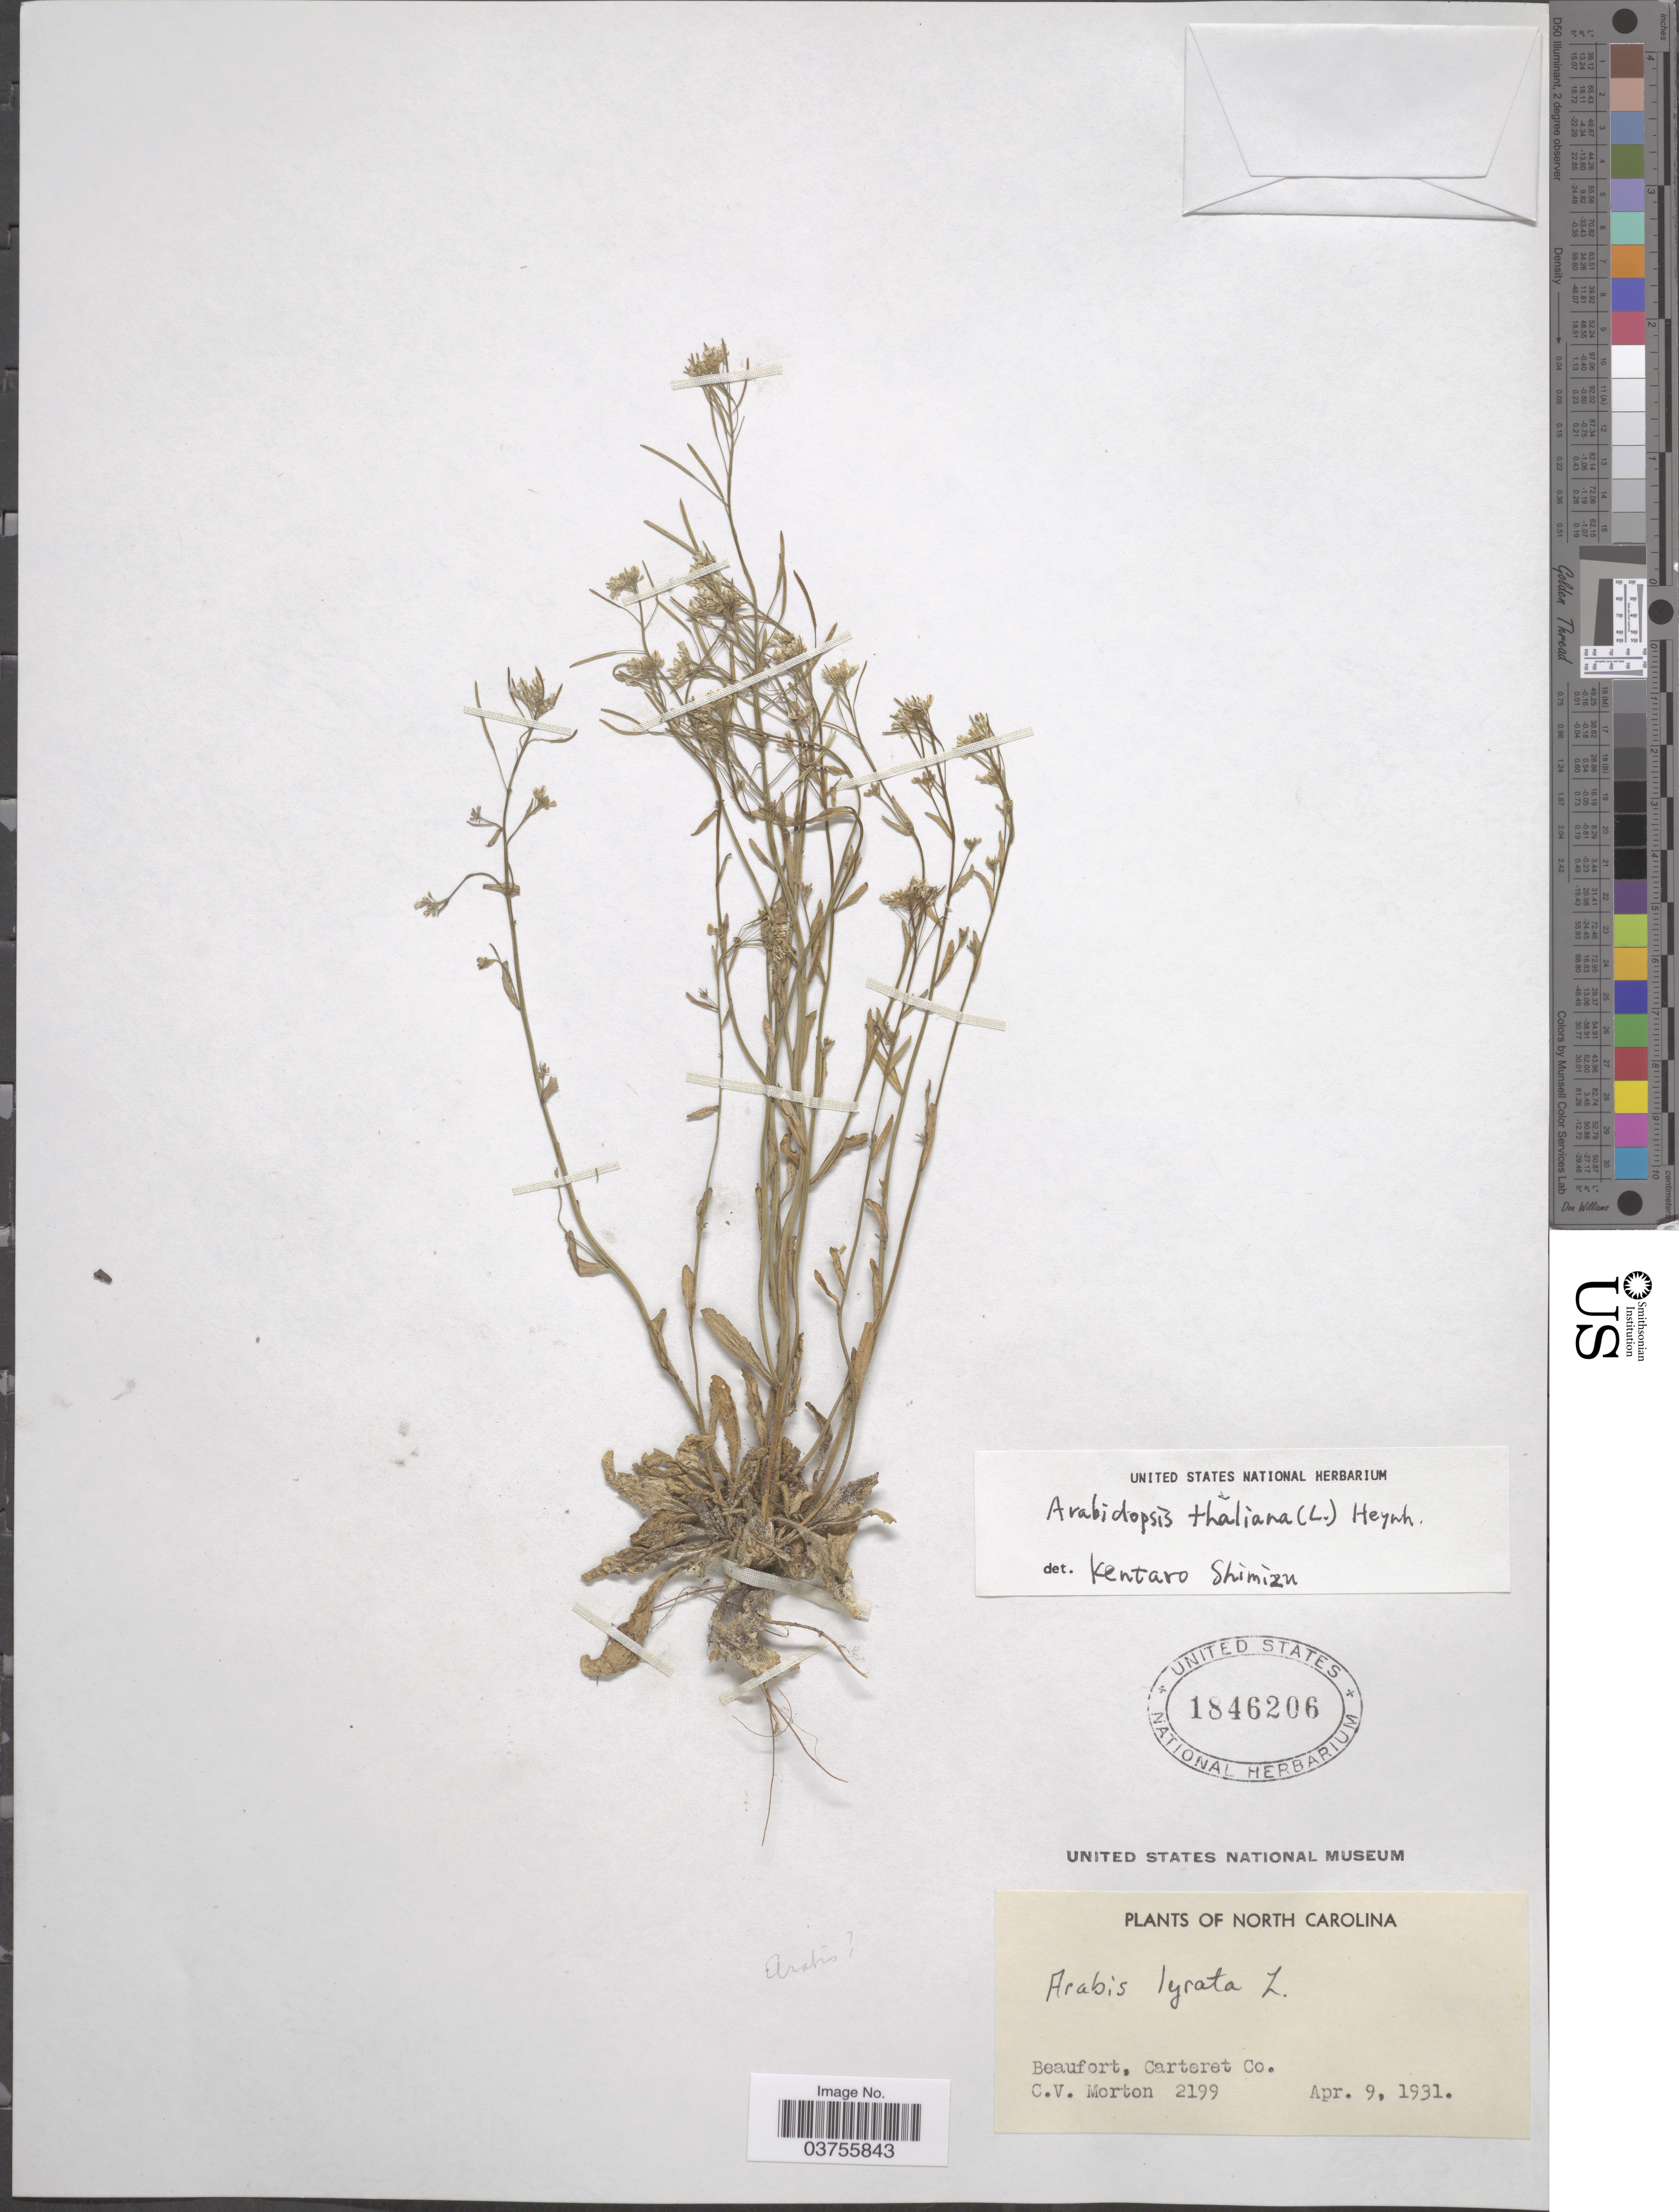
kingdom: Plantae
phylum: Tracheophyta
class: Magnoliopsida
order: Brassicales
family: Brassicaceae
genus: Arabidopsis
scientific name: Arabidopsis thaliana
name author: (L.) Heynh.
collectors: C. V. Morton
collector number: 2199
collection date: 1931-04-09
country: United States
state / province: North Carolina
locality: Beaufort, Carteret Co.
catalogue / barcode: US 1846206